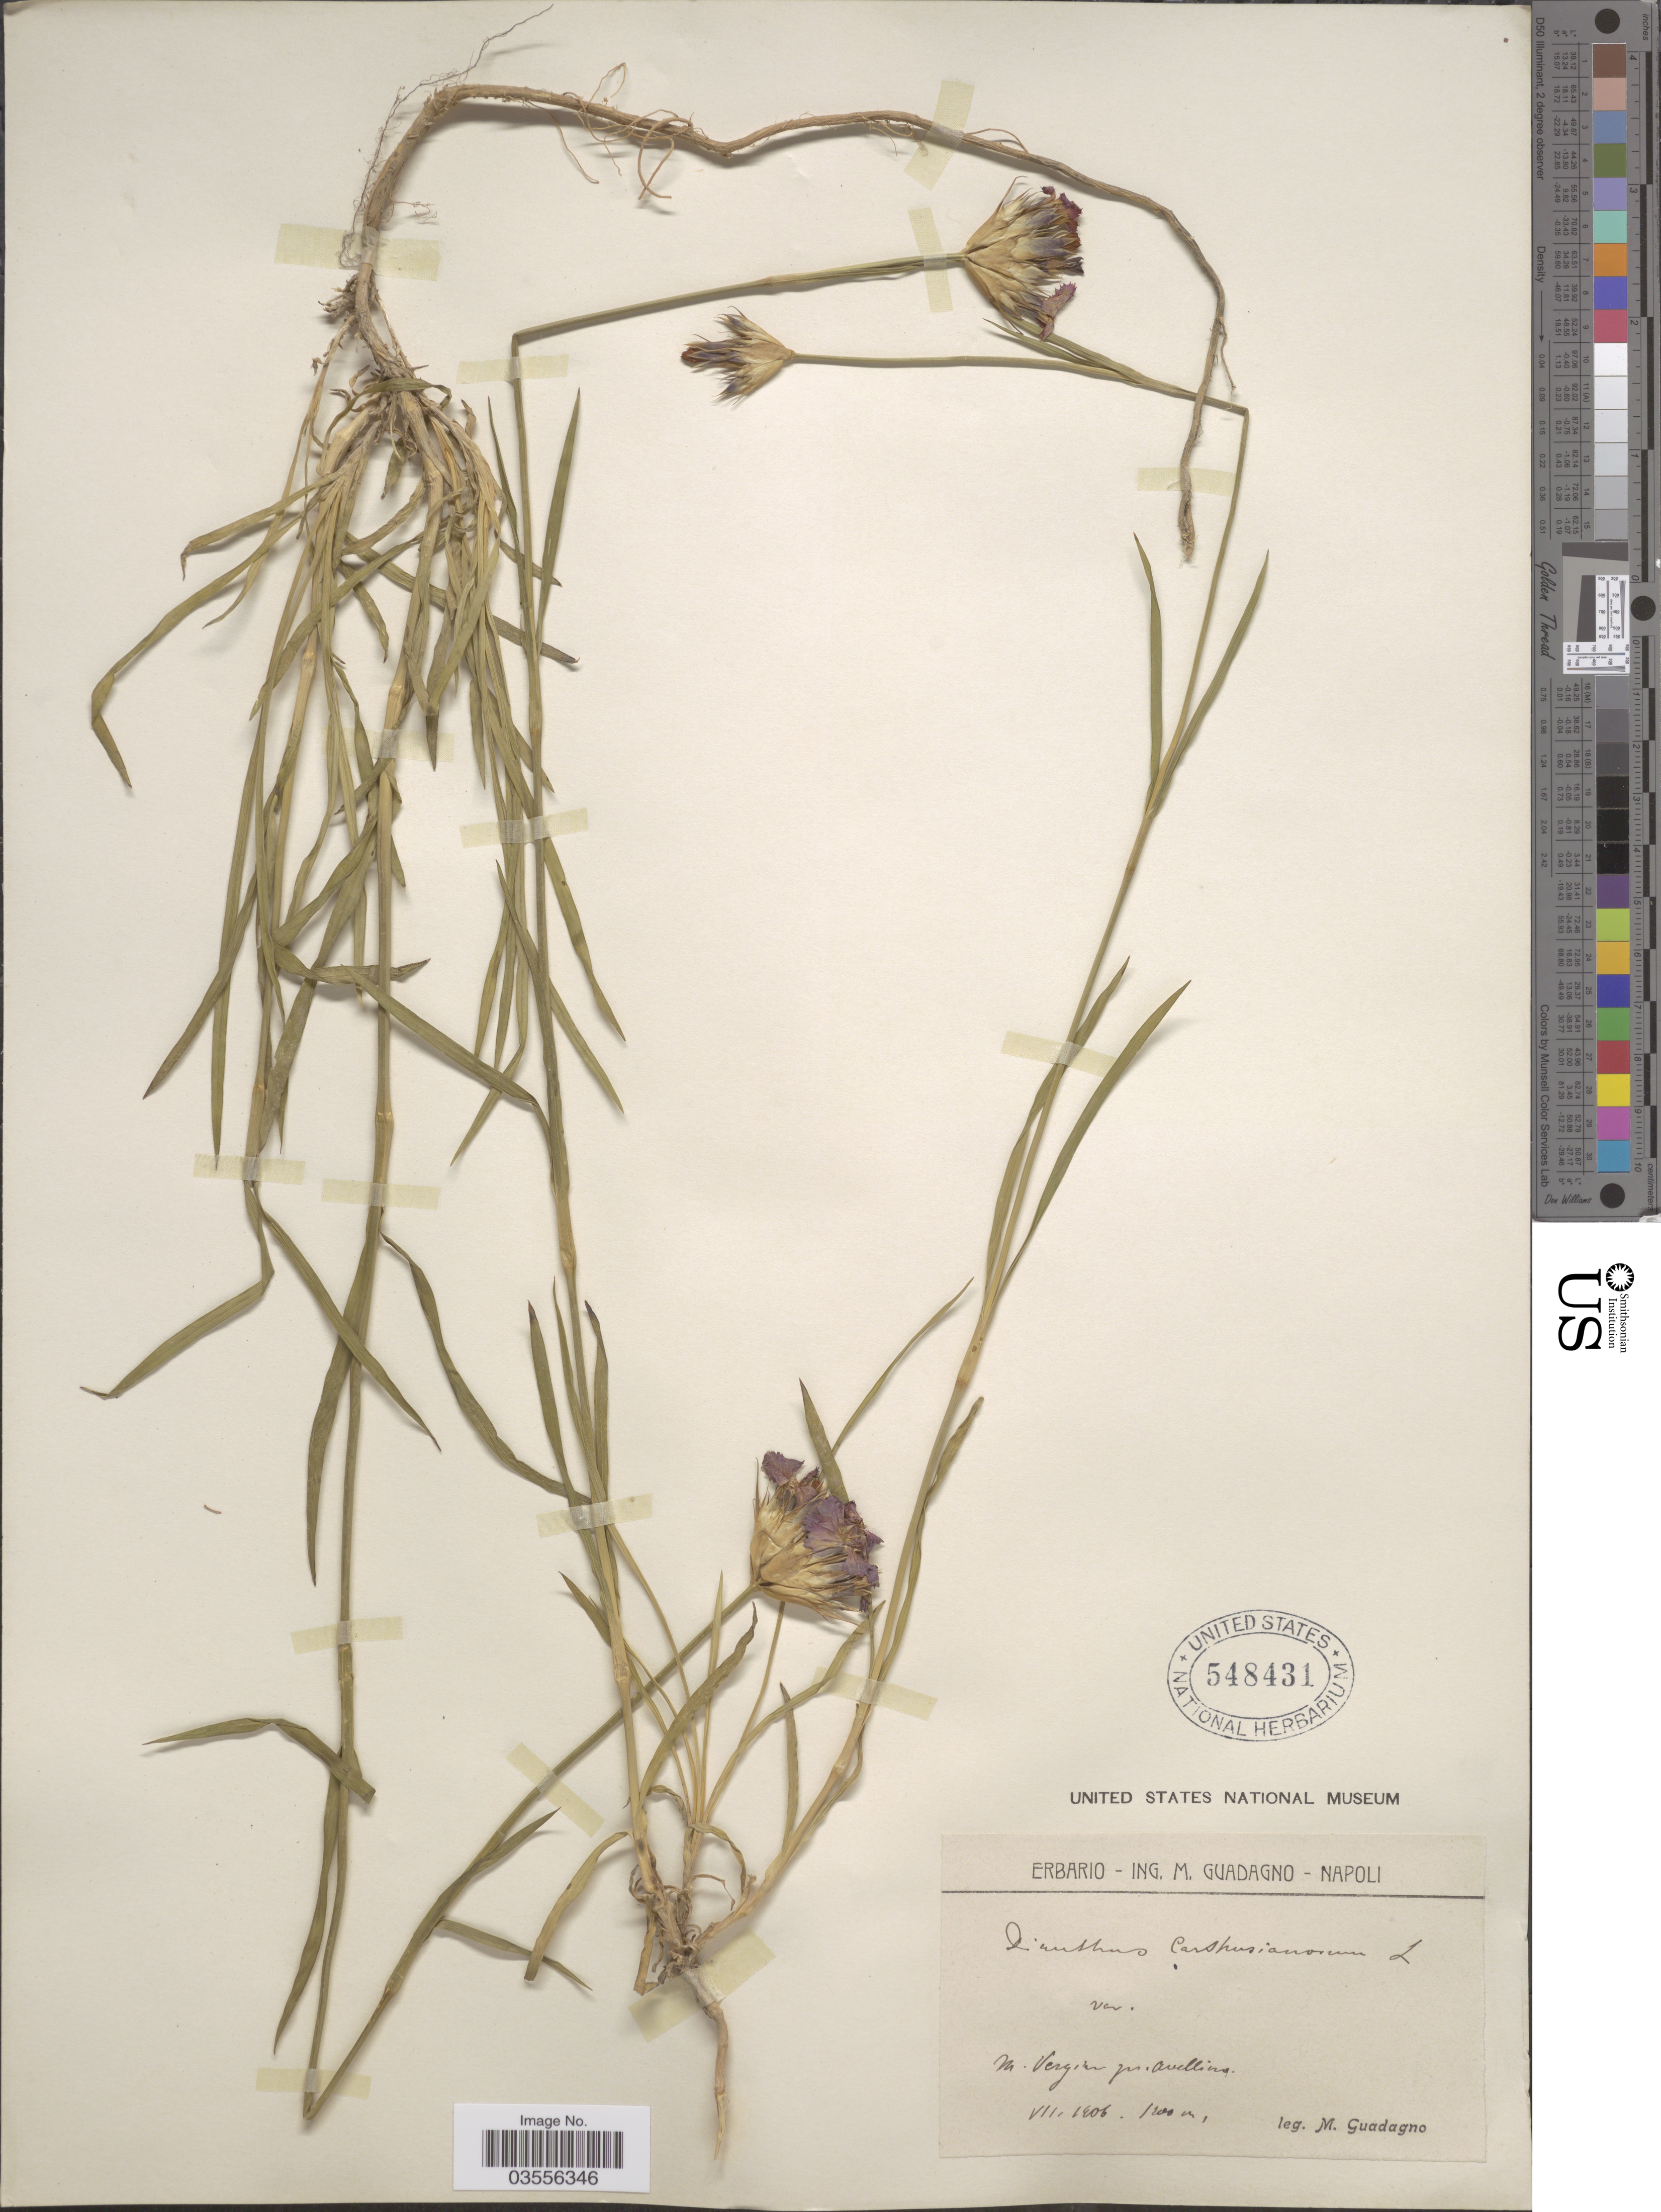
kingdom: Plantae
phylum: Tracheophyta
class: Magnoliopsida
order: Caryophyllales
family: Caryophyllaceae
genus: Dianthus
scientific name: Dianthus carthusianorum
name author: L.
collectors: M. Guadagno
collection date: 1906-07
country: Italy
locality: N. Vergino pr. Avellino.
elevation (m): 1200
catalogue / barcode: US 548431